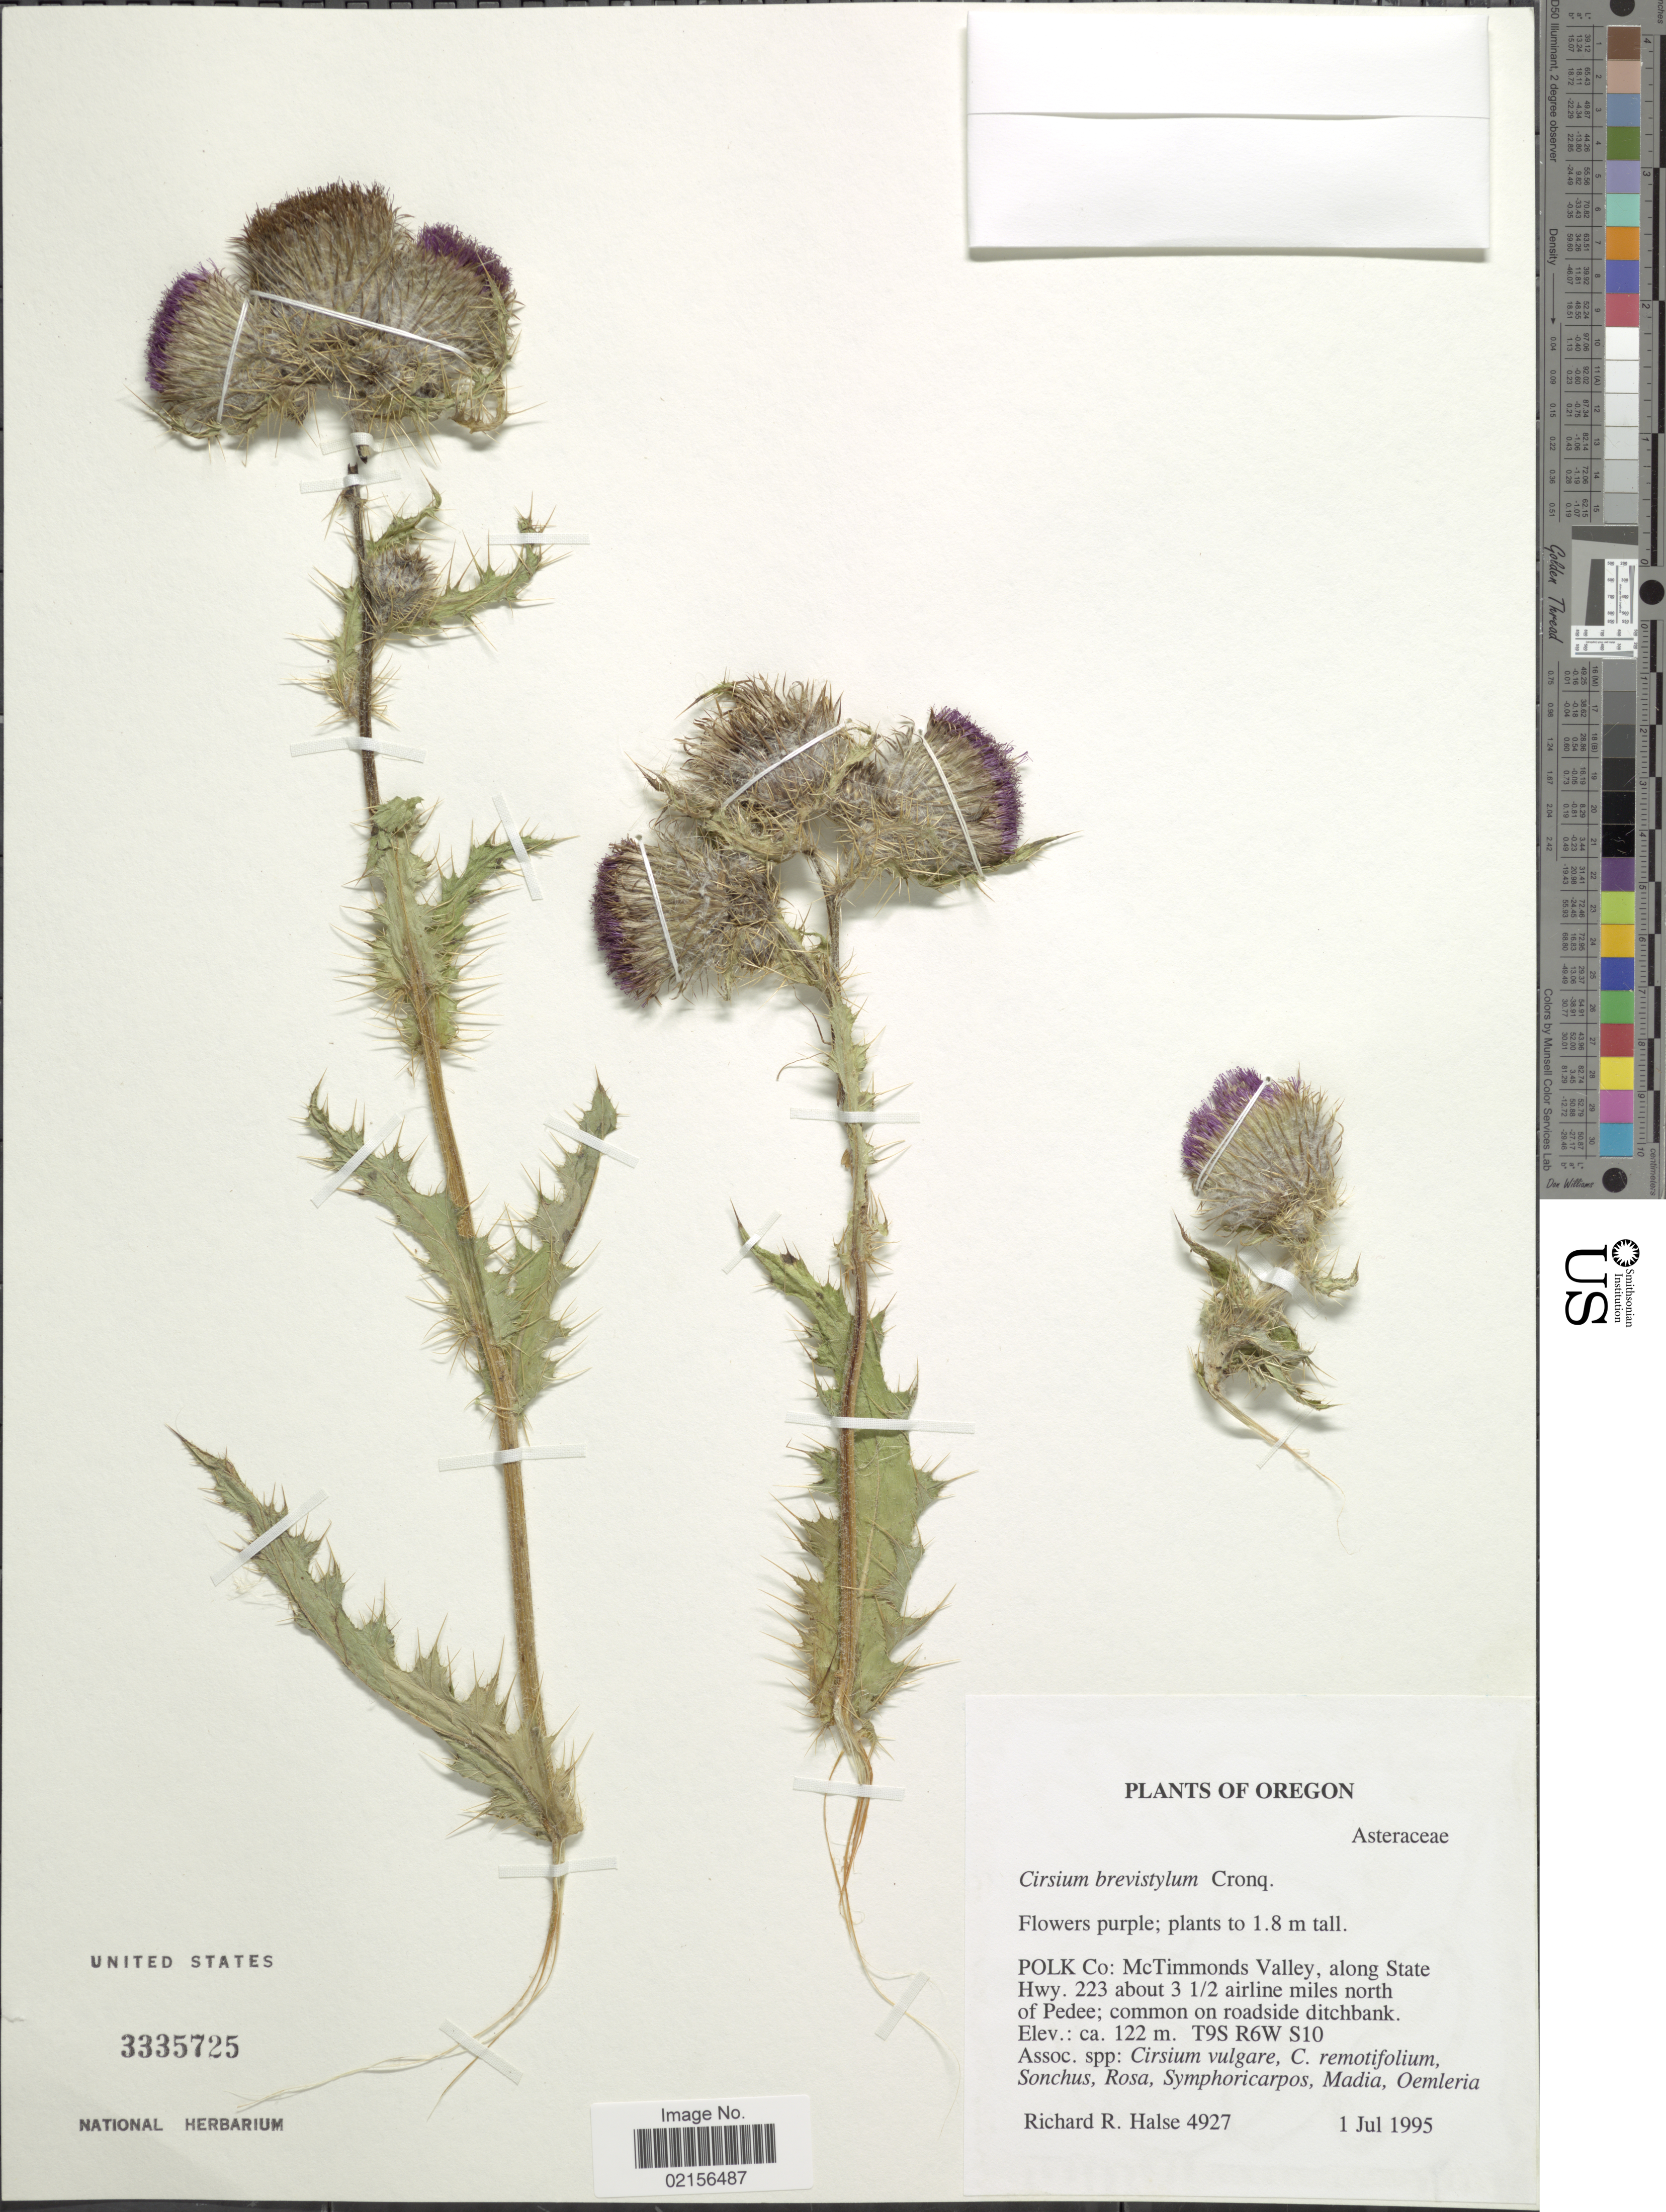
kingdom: Plantae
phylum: Tracheophyta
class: Magnoliopsida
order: Asterales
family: Asteraceae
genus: Cirsium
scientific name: Cirsium brevistylum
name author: Cronq.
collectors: R. Halse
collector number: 4927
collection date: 1995-07-01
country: United States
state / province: Oregon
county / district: Polk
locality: Polk Co: McTimmonds Valley, along State Hwy. 223 about 3½ airline miles north of Pedee; common on roadside ditchbank, T9S R6W S10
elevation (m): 122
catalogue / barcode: US 3335725